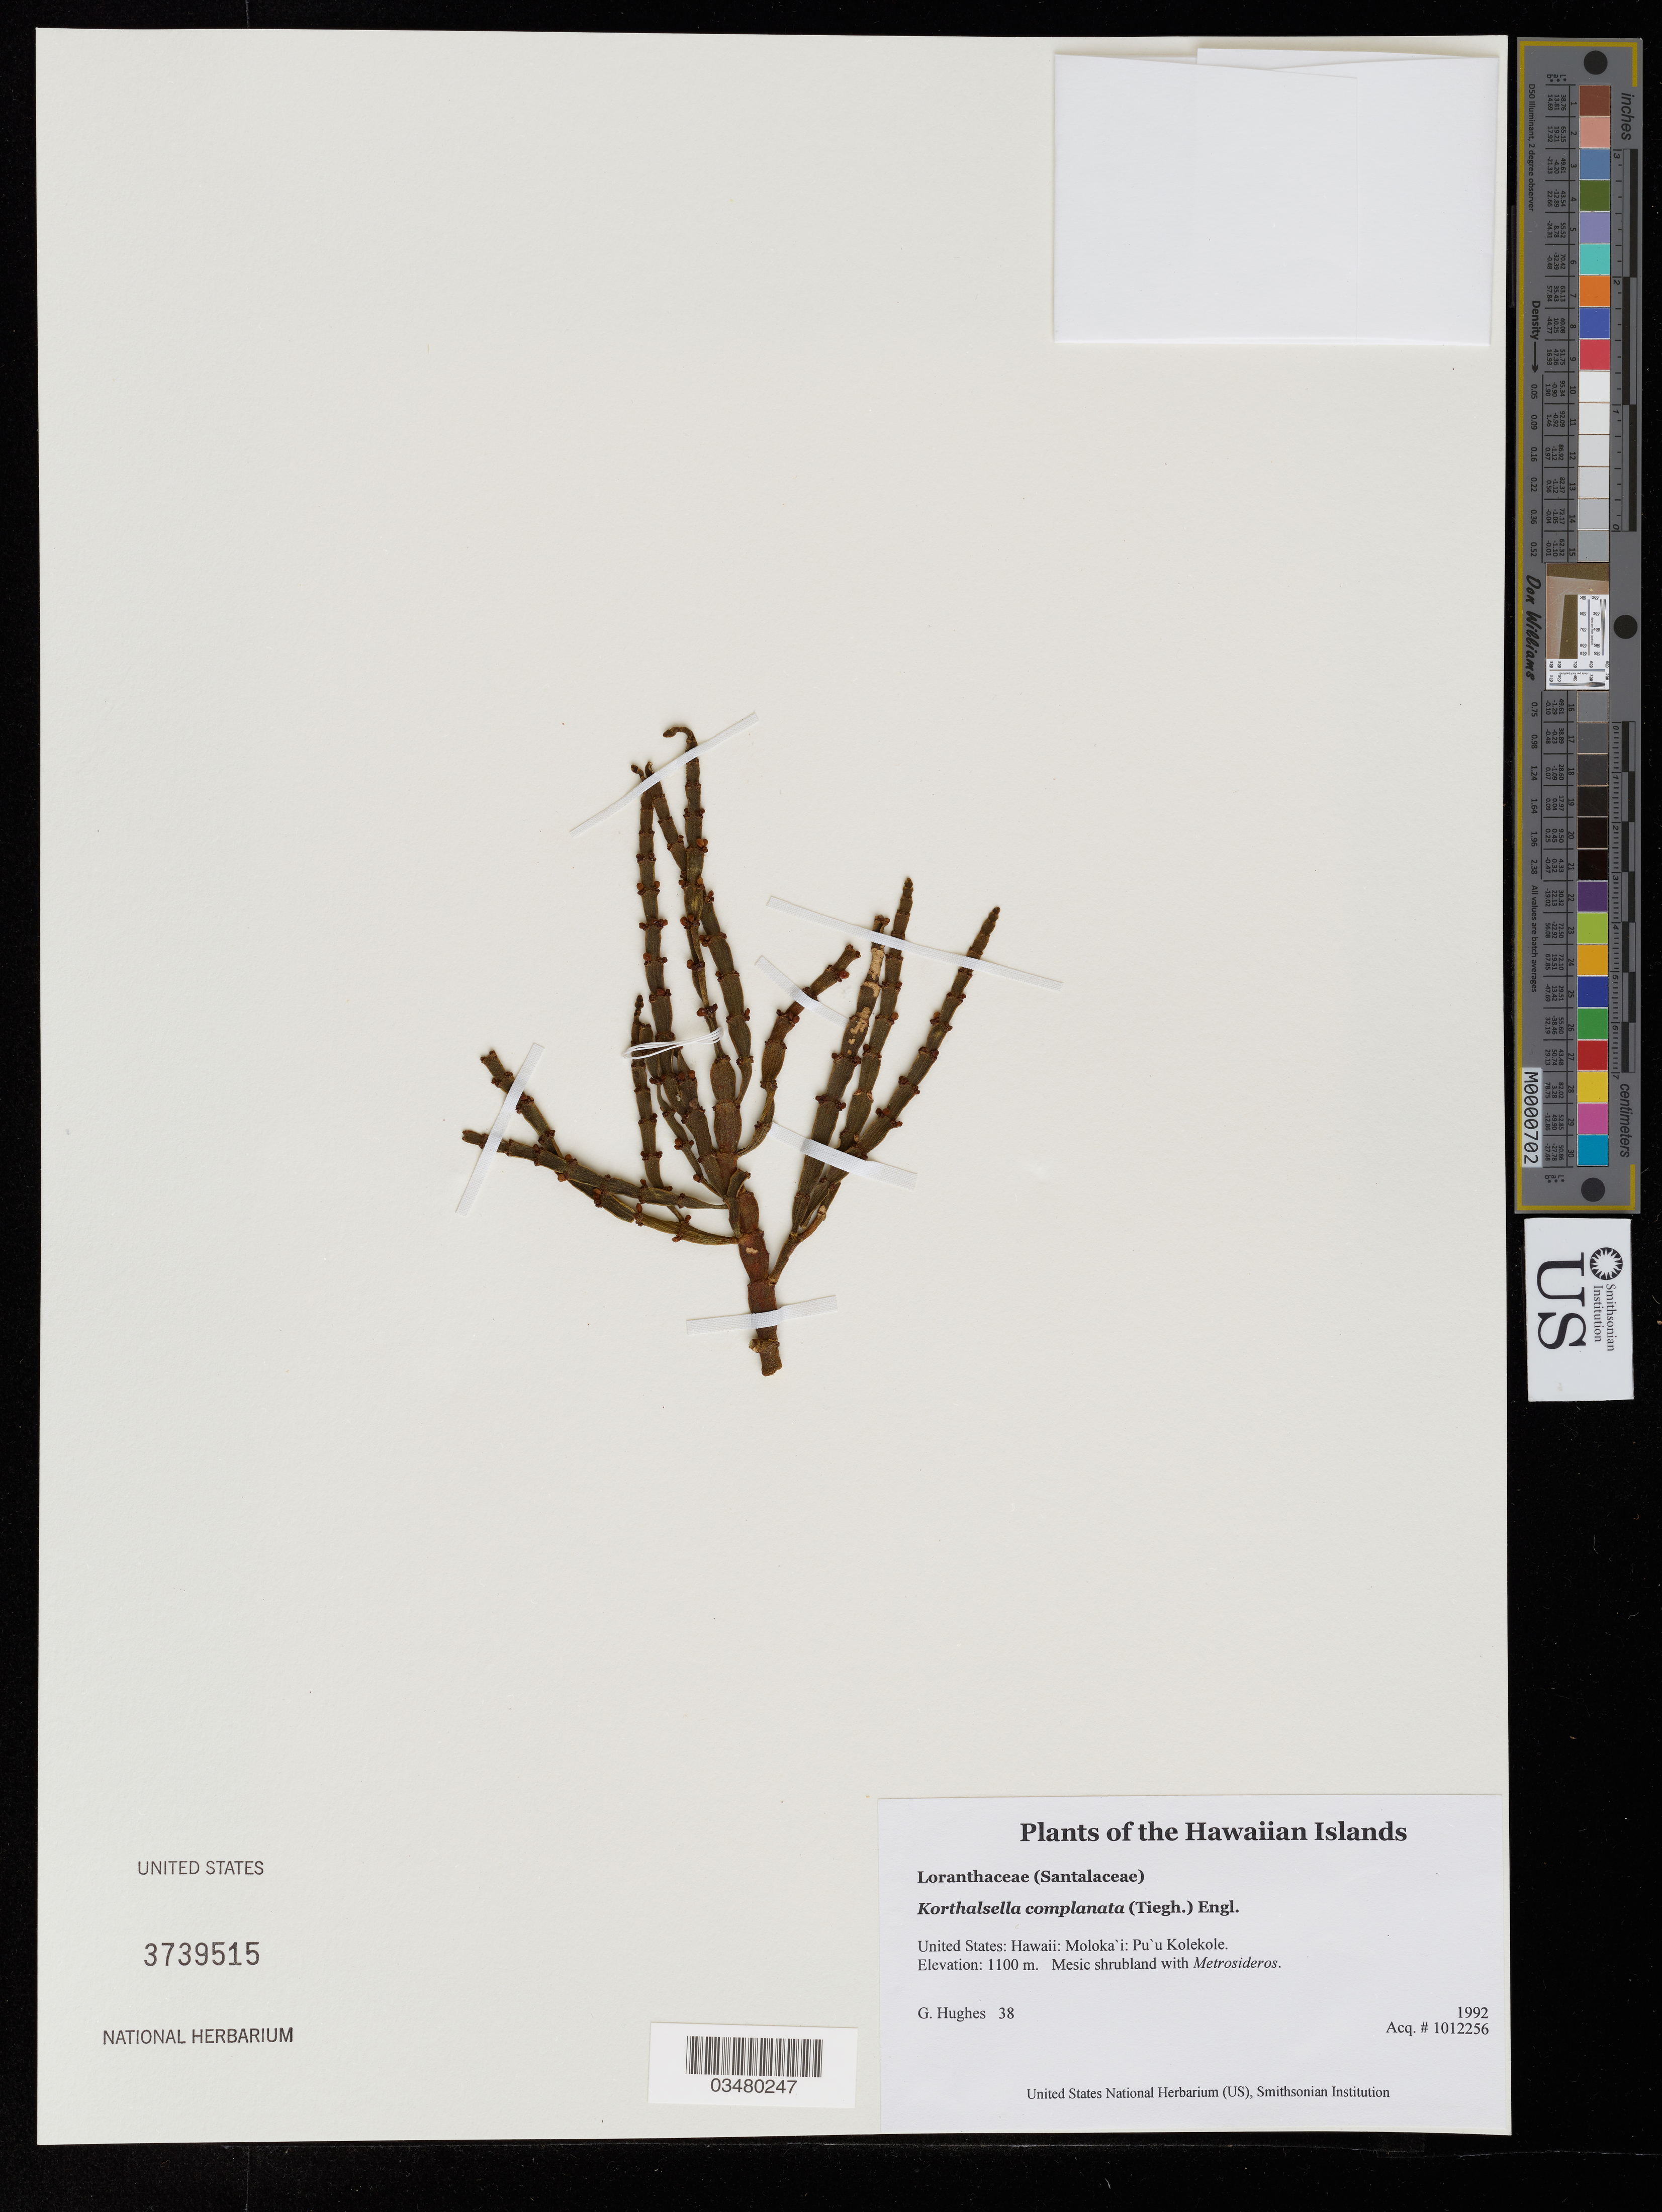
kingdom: Plantae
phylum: Tracheophyta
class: Magnoliopsida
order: Santalales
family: Viscaceae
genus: Korthalsella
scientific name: Korthalsella complanata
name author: (Tiegh.) Engl.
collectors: G. Hughes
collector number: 38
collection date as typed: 1992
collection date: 1992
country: United States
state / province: Hawaii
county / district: Maui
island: Moloka'i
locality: Pu'u Kolekole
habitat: Mesic shrubland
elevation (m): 1100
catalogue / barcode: US 3739515